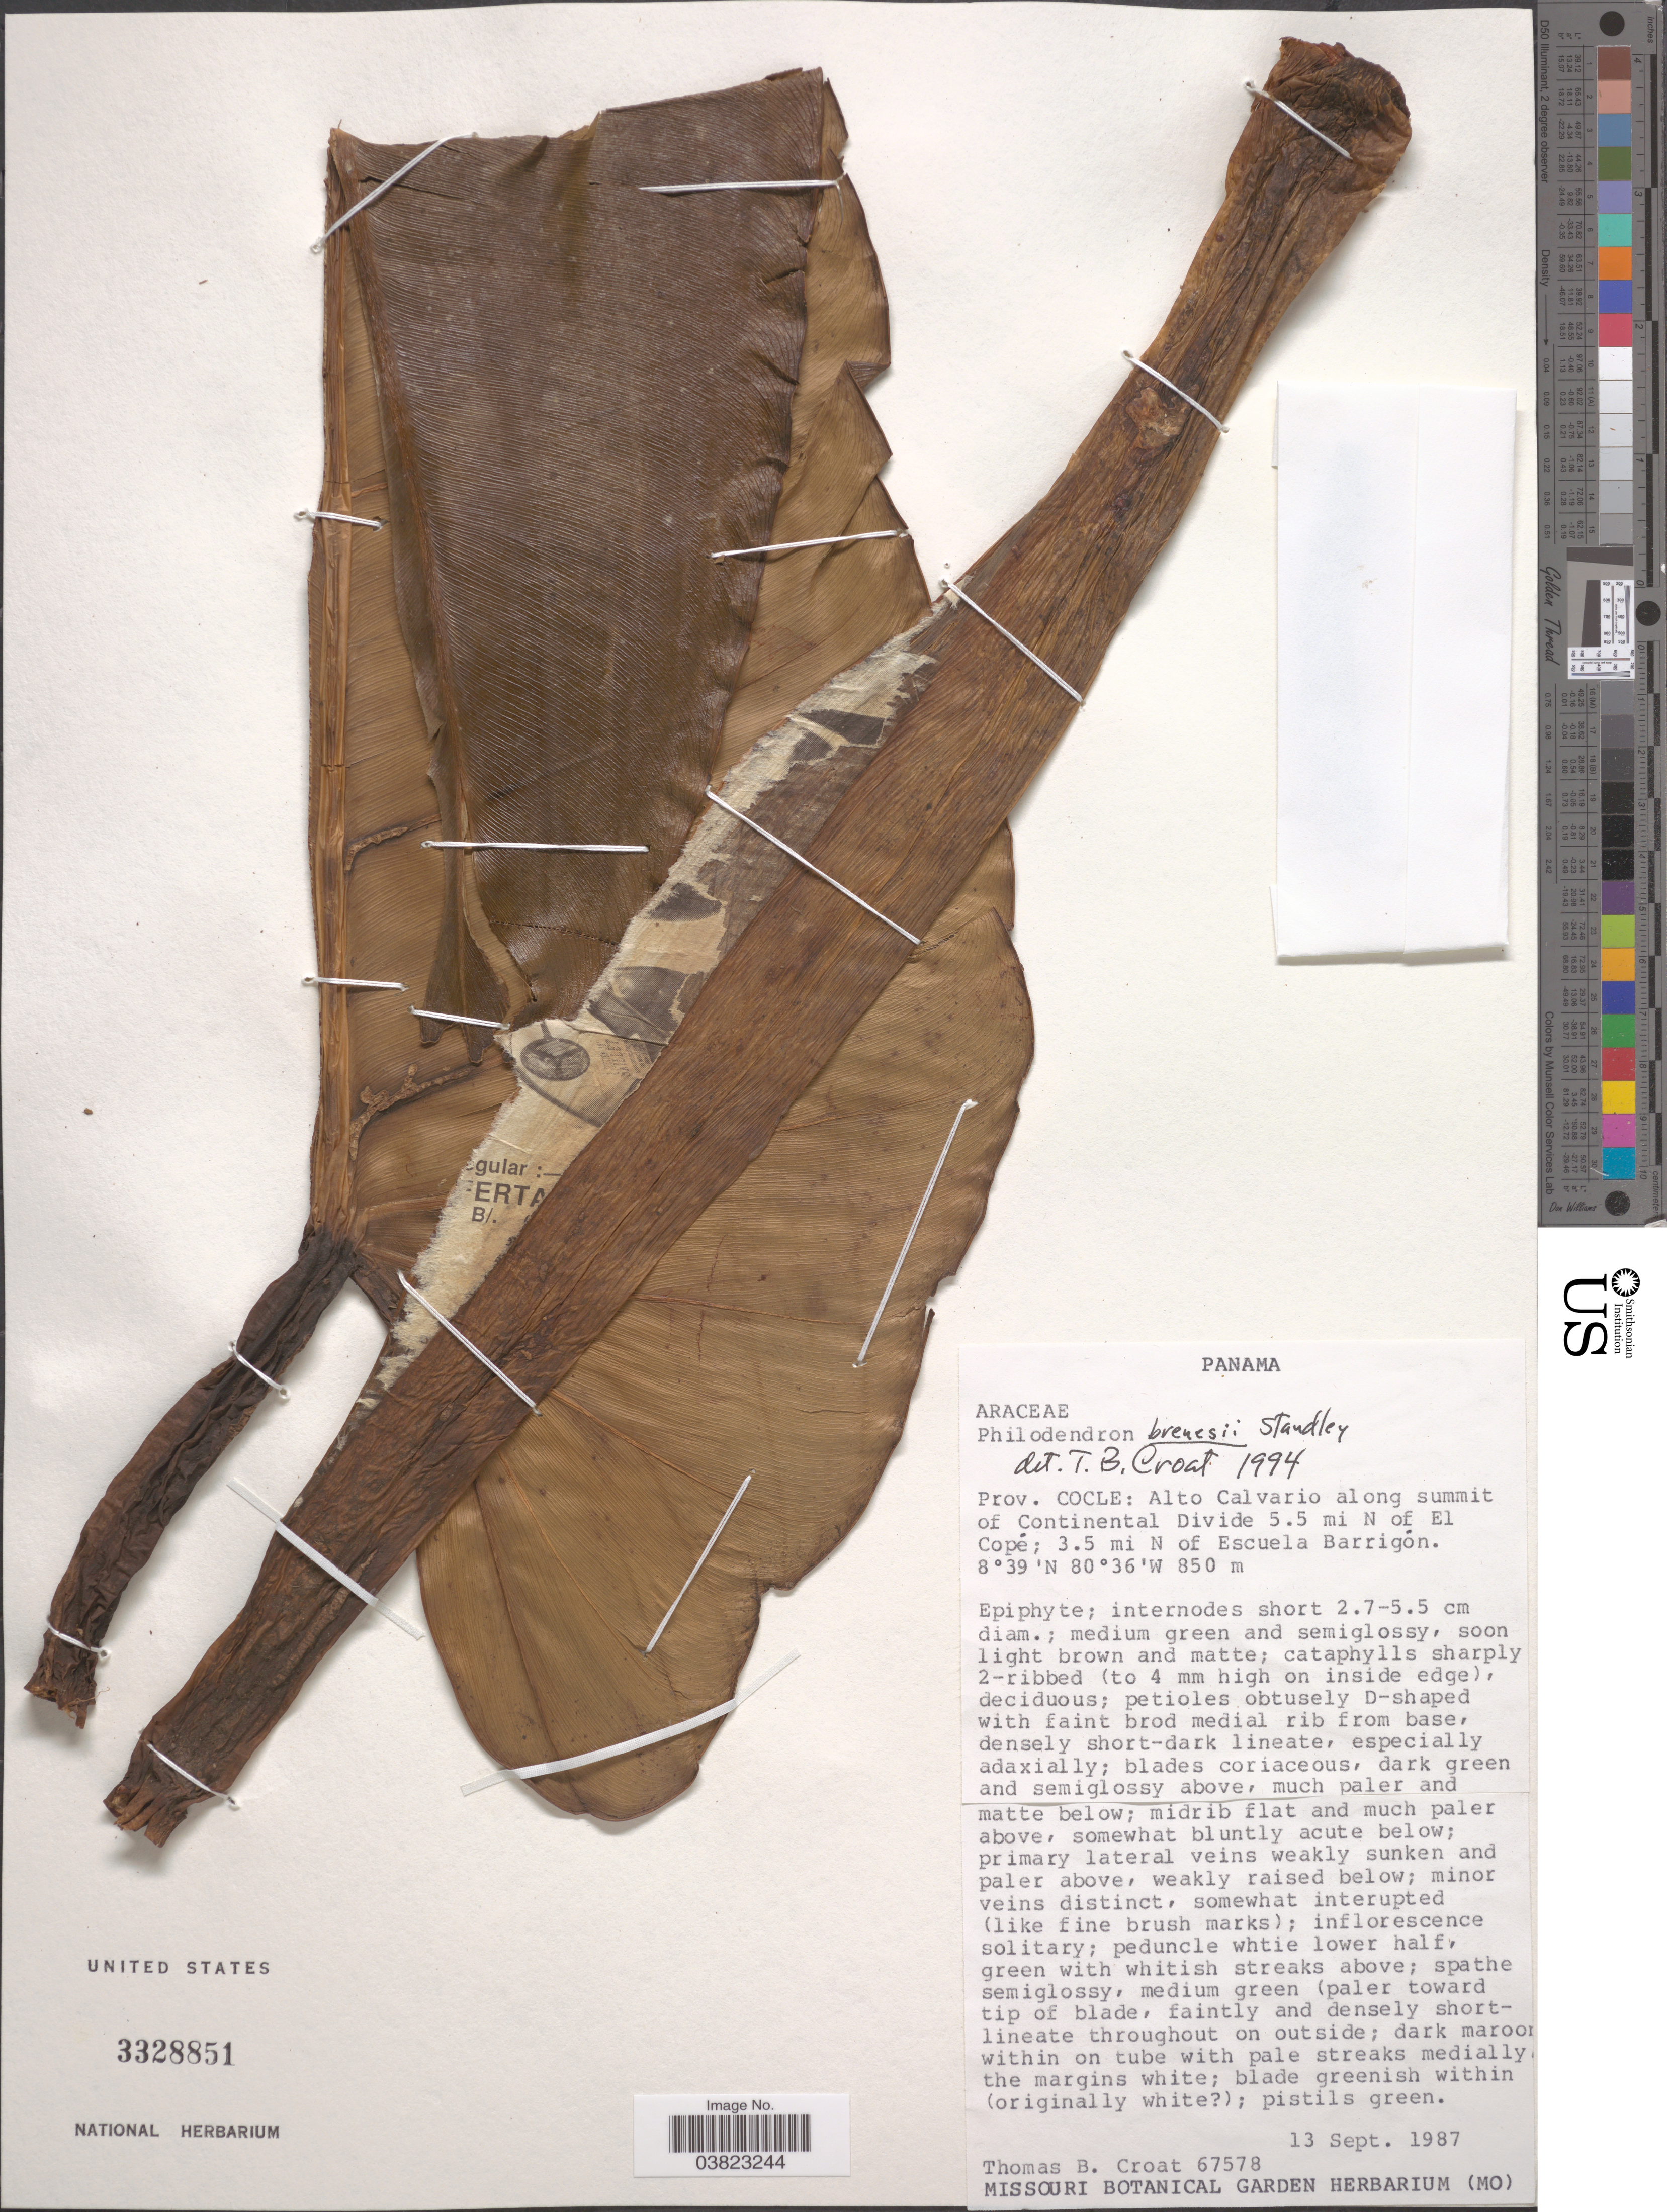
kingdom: Plantae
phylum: Tracheophyta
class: Liliopsida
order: Alismatales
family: Araceae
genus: Philodendron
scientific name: Philodendron brenesii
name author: Standl.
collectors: T. B. Croat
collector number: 67578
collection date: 1987-09-13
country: Panama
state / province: Cocle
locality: Alto Calvario along summit of Continental Divide 5.5 mi N of El Copé; 3.5 mi N of Escuela Barrigón.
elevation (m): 850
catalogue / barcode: US 3328851